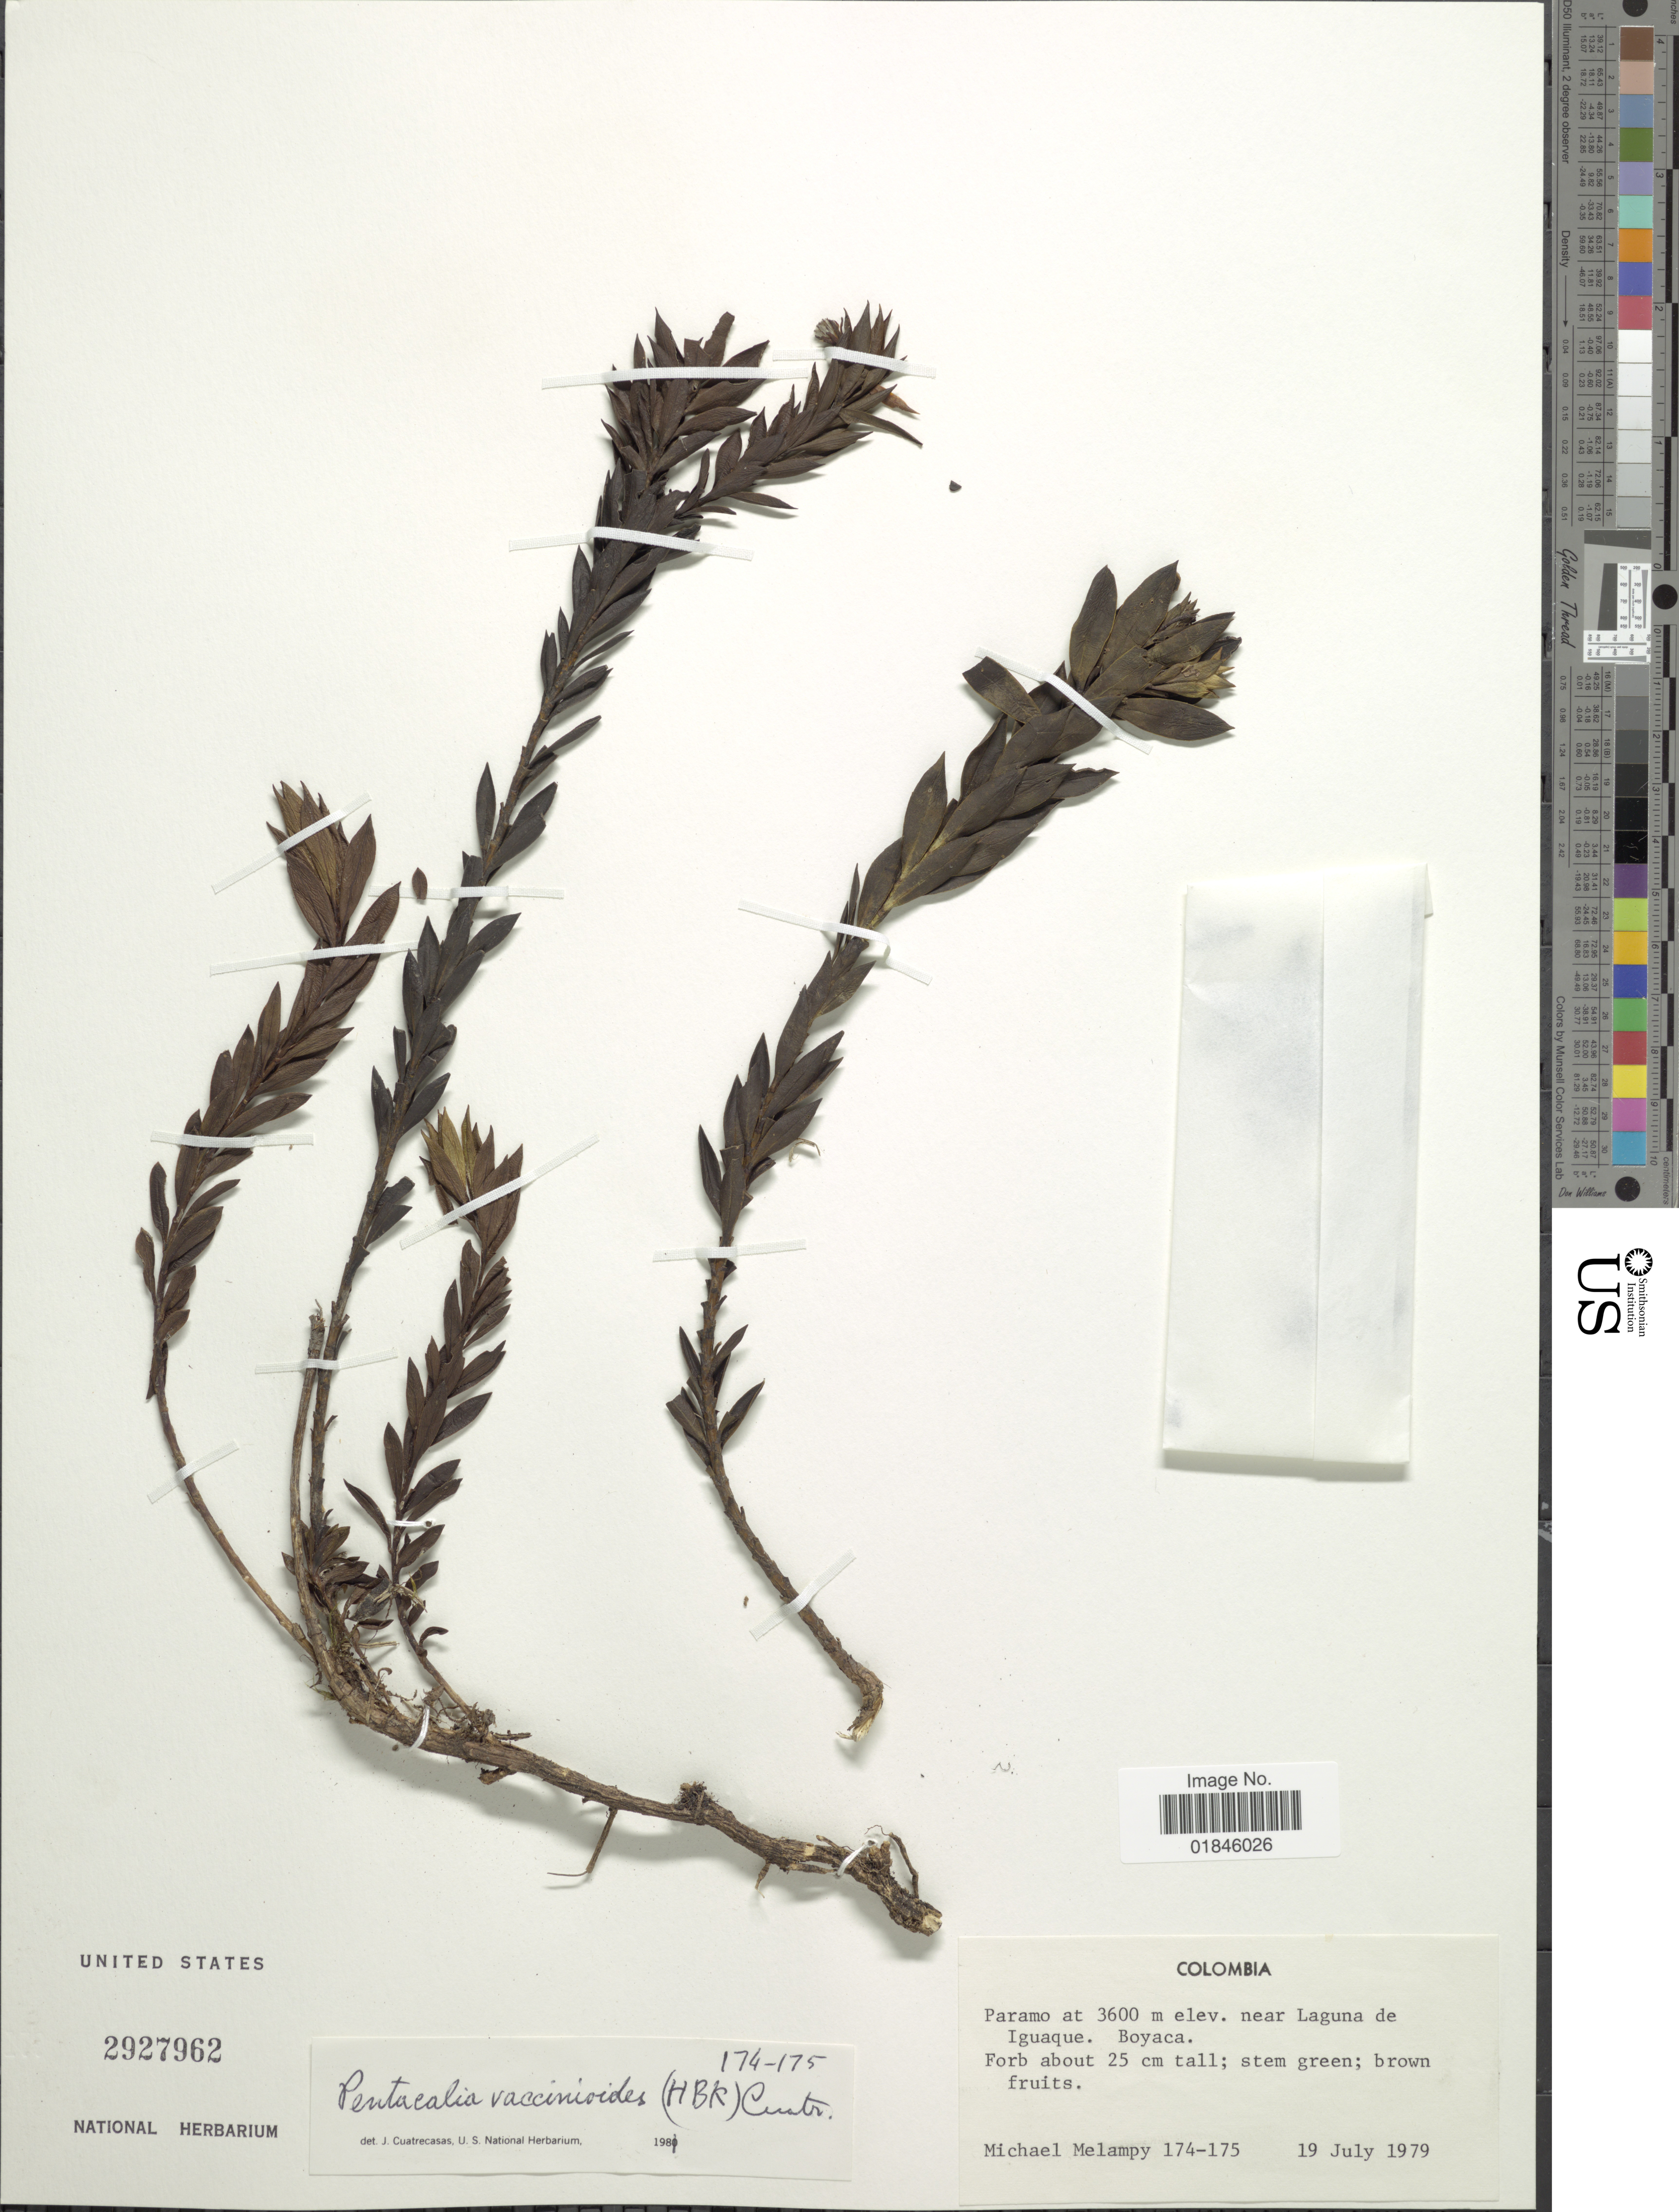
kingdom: Plantae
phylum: Tracheophyta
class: Magnoliopsida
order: Asterales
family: Asteraceae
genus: Pentacalia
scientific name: Pentacalia vaccinioides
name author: (Kunth) Cuatrec.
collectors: M. Melampy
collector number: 174-175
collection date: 1979-07-19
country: Colombia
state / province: Boyacá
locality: Paramo near Laguna de Iguaque. Boyaca.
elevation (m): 3600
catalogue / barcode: US 2927962